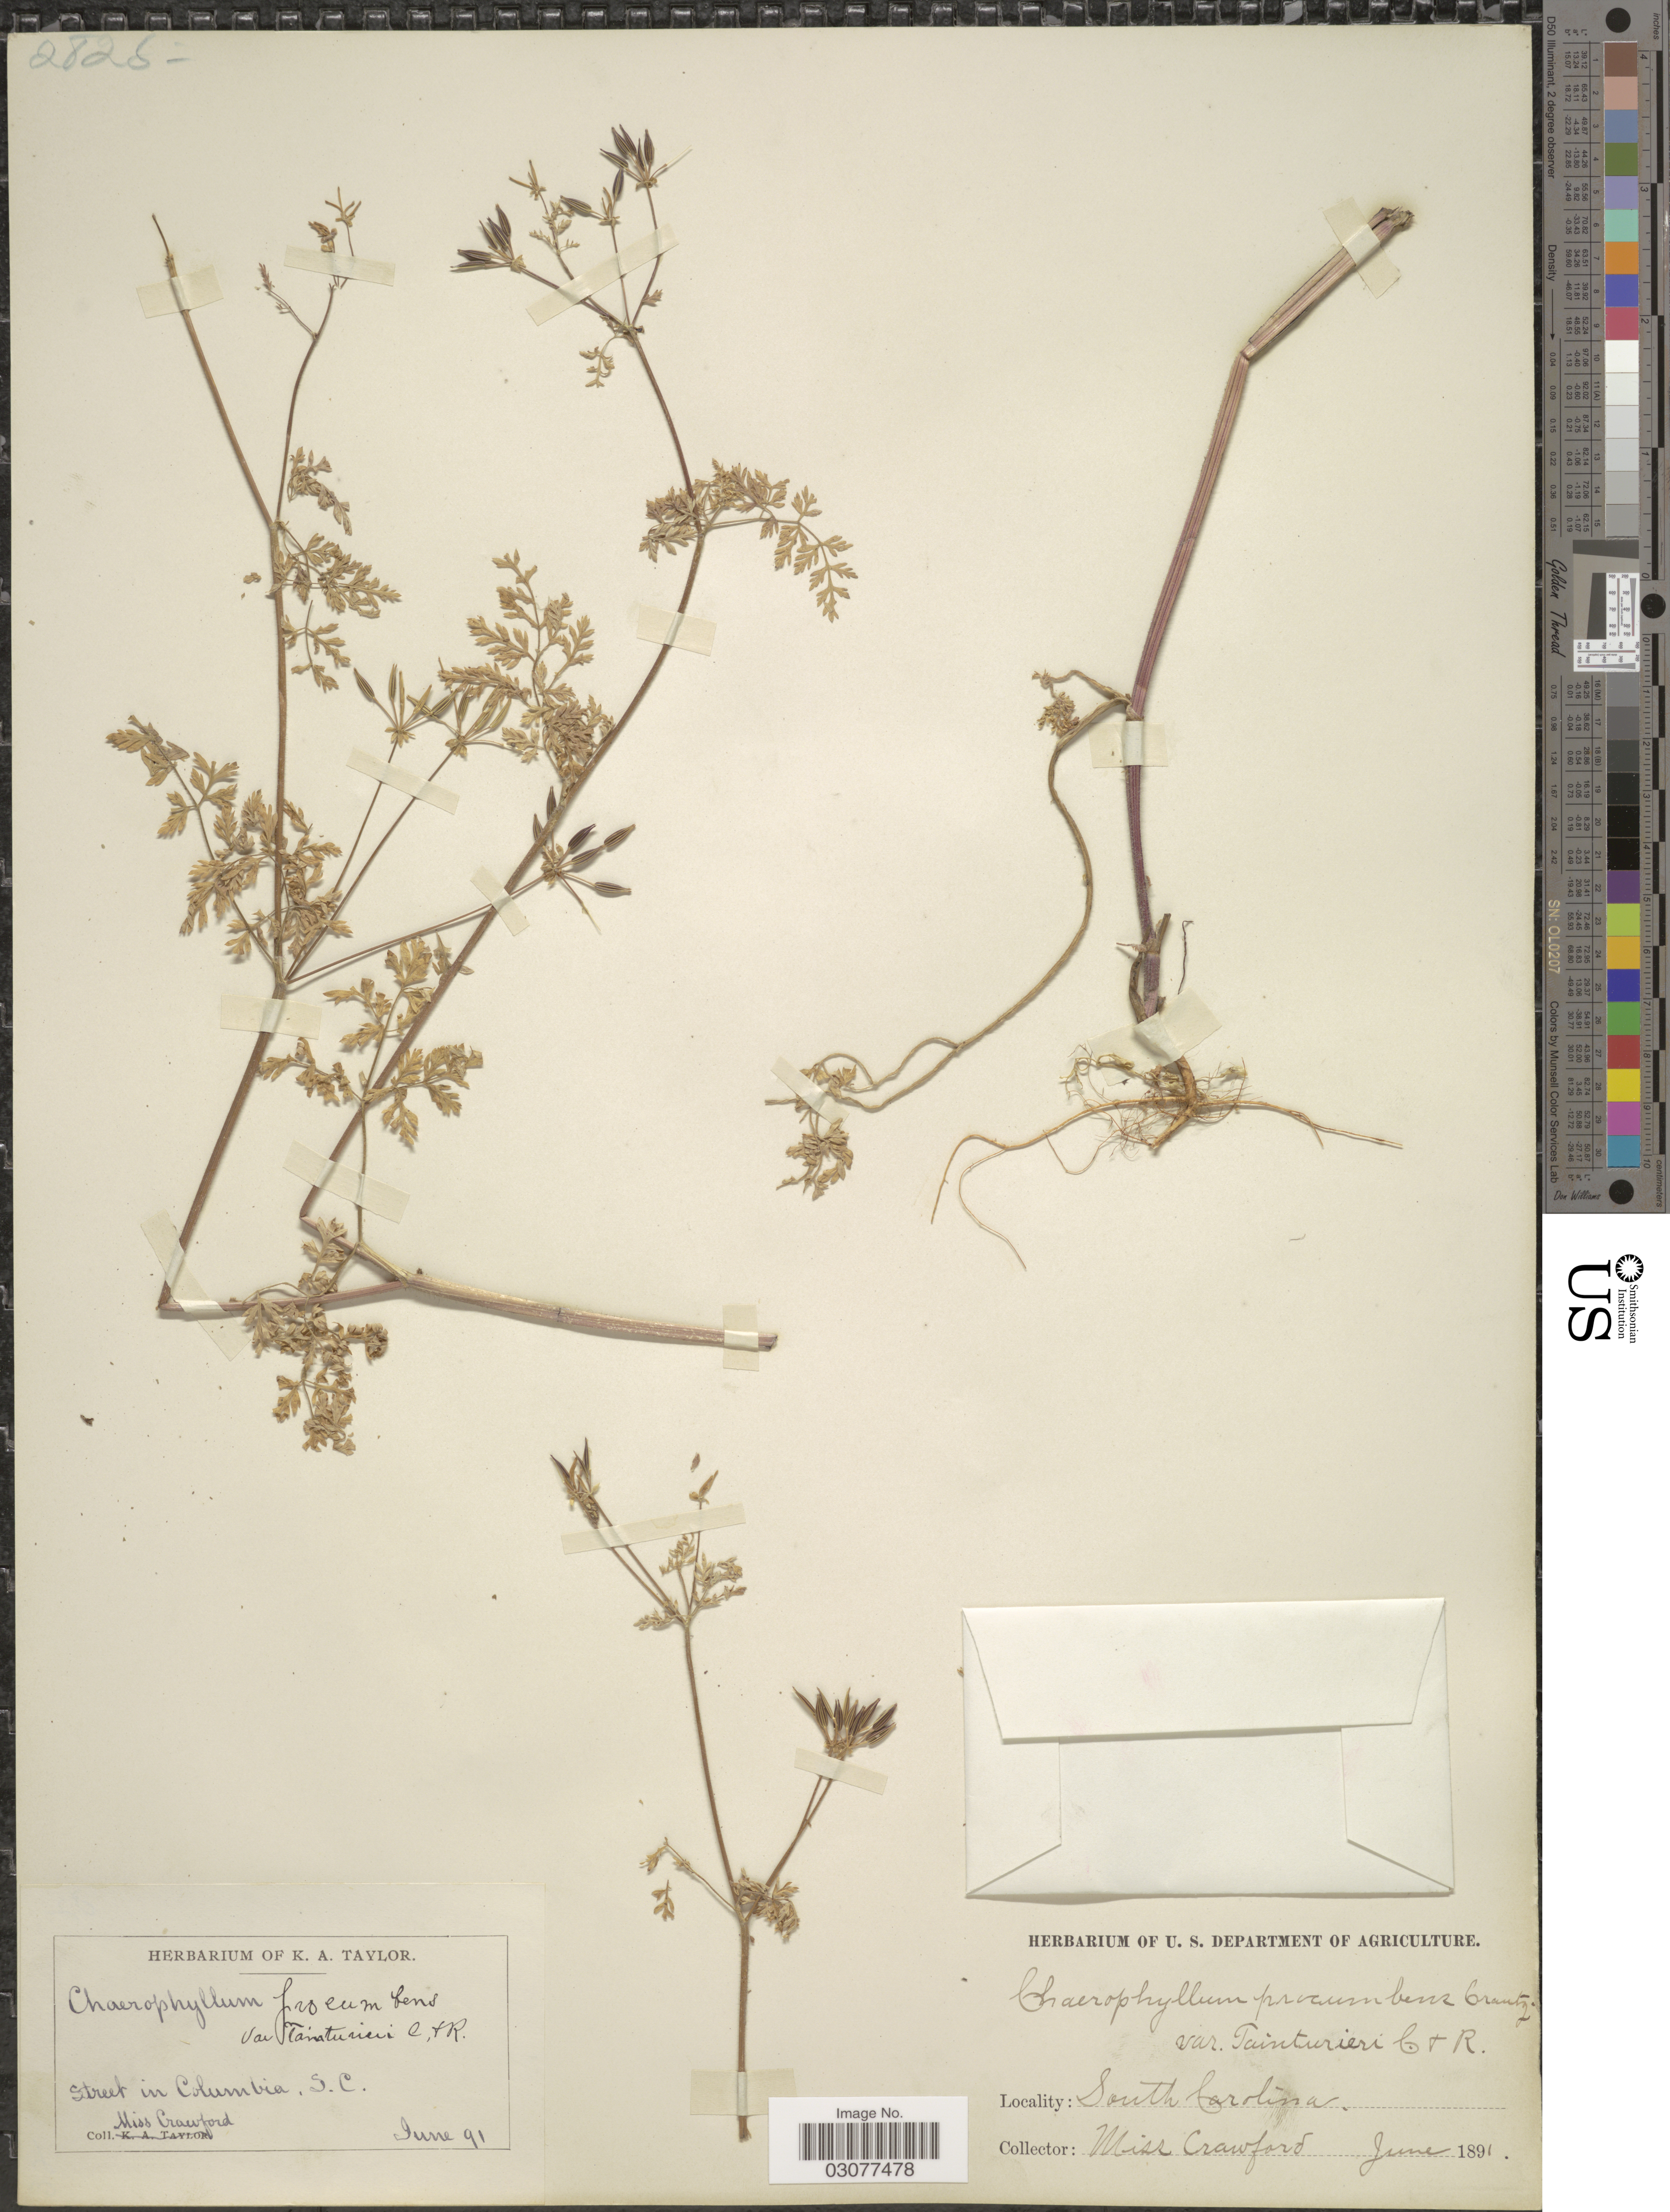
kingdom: Plantae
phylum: Tracheophyta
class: Magnoliopsida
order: Apiales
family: Apiaceae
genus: Chaerophyllum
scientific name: Chaerophyllum tainturieri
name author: Hook.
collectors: Crawford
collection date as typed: Transcribed d/m/y: /6/91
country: United States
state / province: South Carolina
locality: Street in Columbia.